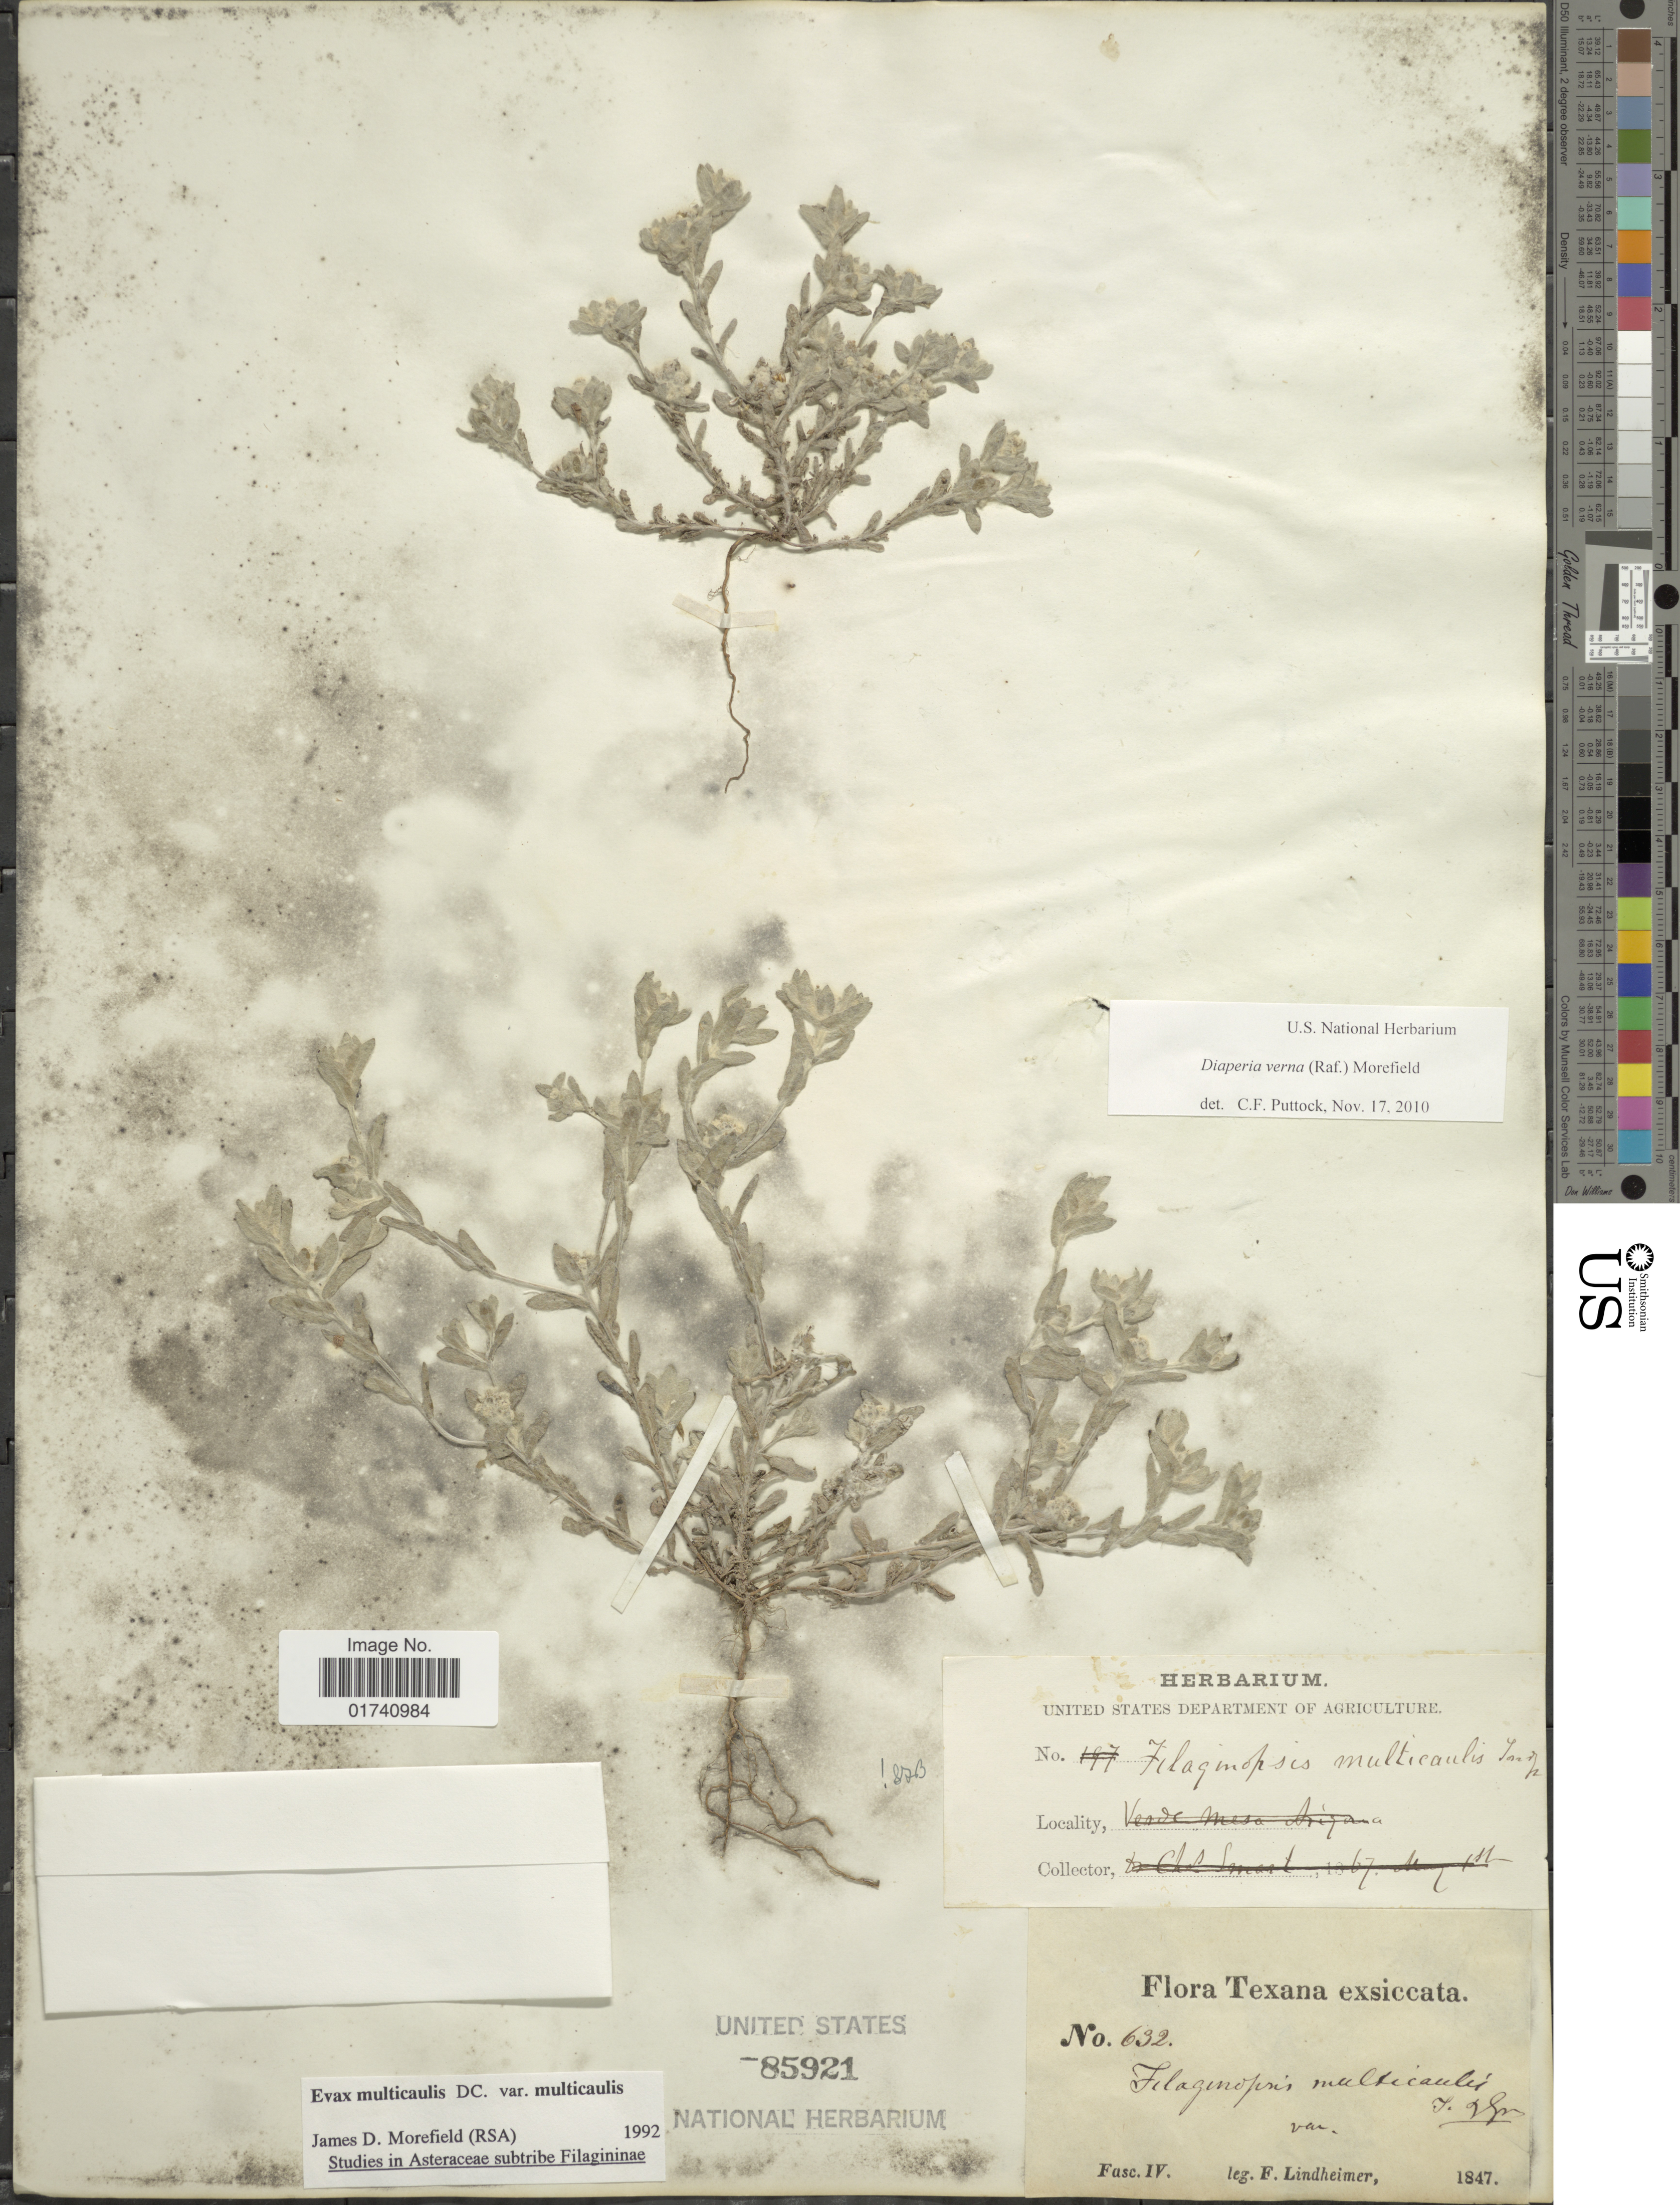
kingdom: Plantae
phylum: Tracheophyta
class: Magnoliopsida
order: Asterales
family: Asteraceae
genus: Diaperia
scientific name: Diaperia verna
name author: (Raf.) Morefield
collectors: F. Lindheimer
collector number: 632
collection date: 1847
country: United States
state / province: Texas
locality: Texana. Fasc. IV.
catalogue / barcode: US 85921